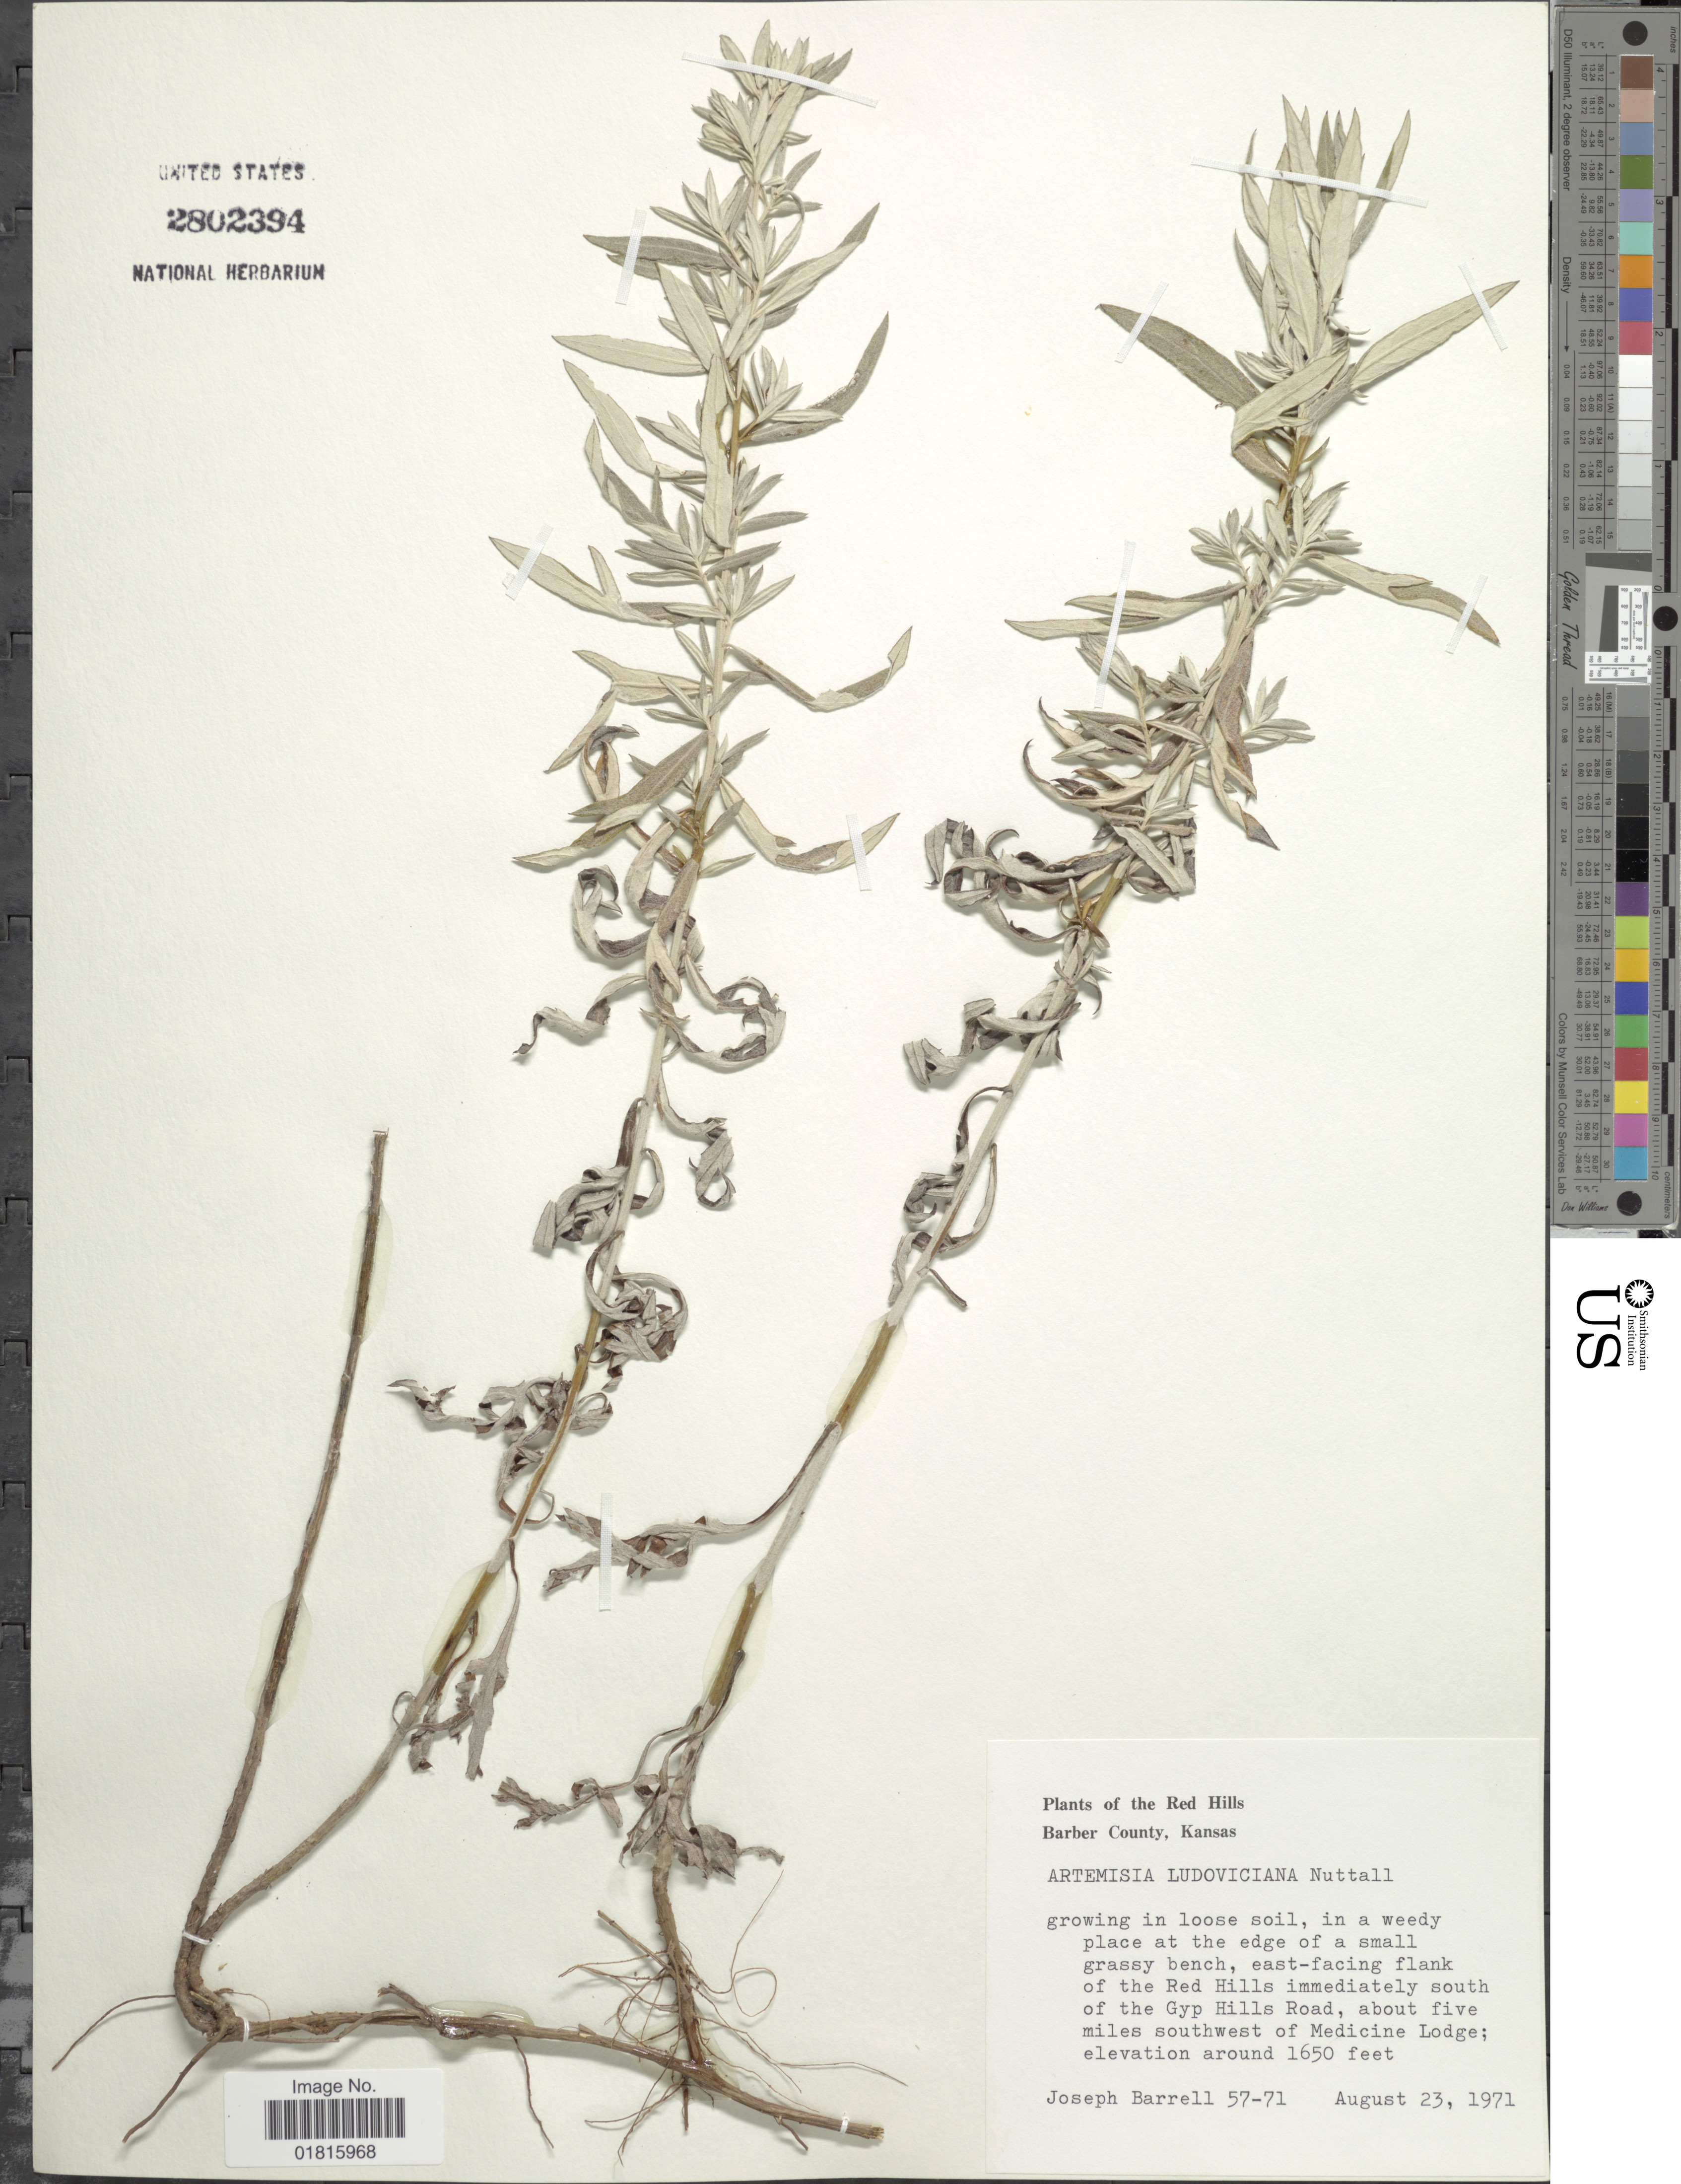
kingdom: Plantae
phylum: Tracheophyta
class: Magnoliopsida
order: Asterales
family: Asteraceae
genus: Artemisia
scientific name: Artemisia ludoviciana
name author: Nutt.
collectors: J. Barrell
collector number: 57-71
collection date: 1971-08-23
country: United States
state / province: Kansas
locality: The Red Hills, Barber County, growing in loose soil, in a weedy place at the edge of a small grassy bench, east-facing flank of the Red Hills immediately south of the Gyp Hills Road, about five miles southwest of Medicine Lodge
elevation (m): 503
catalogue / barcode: US 2802394